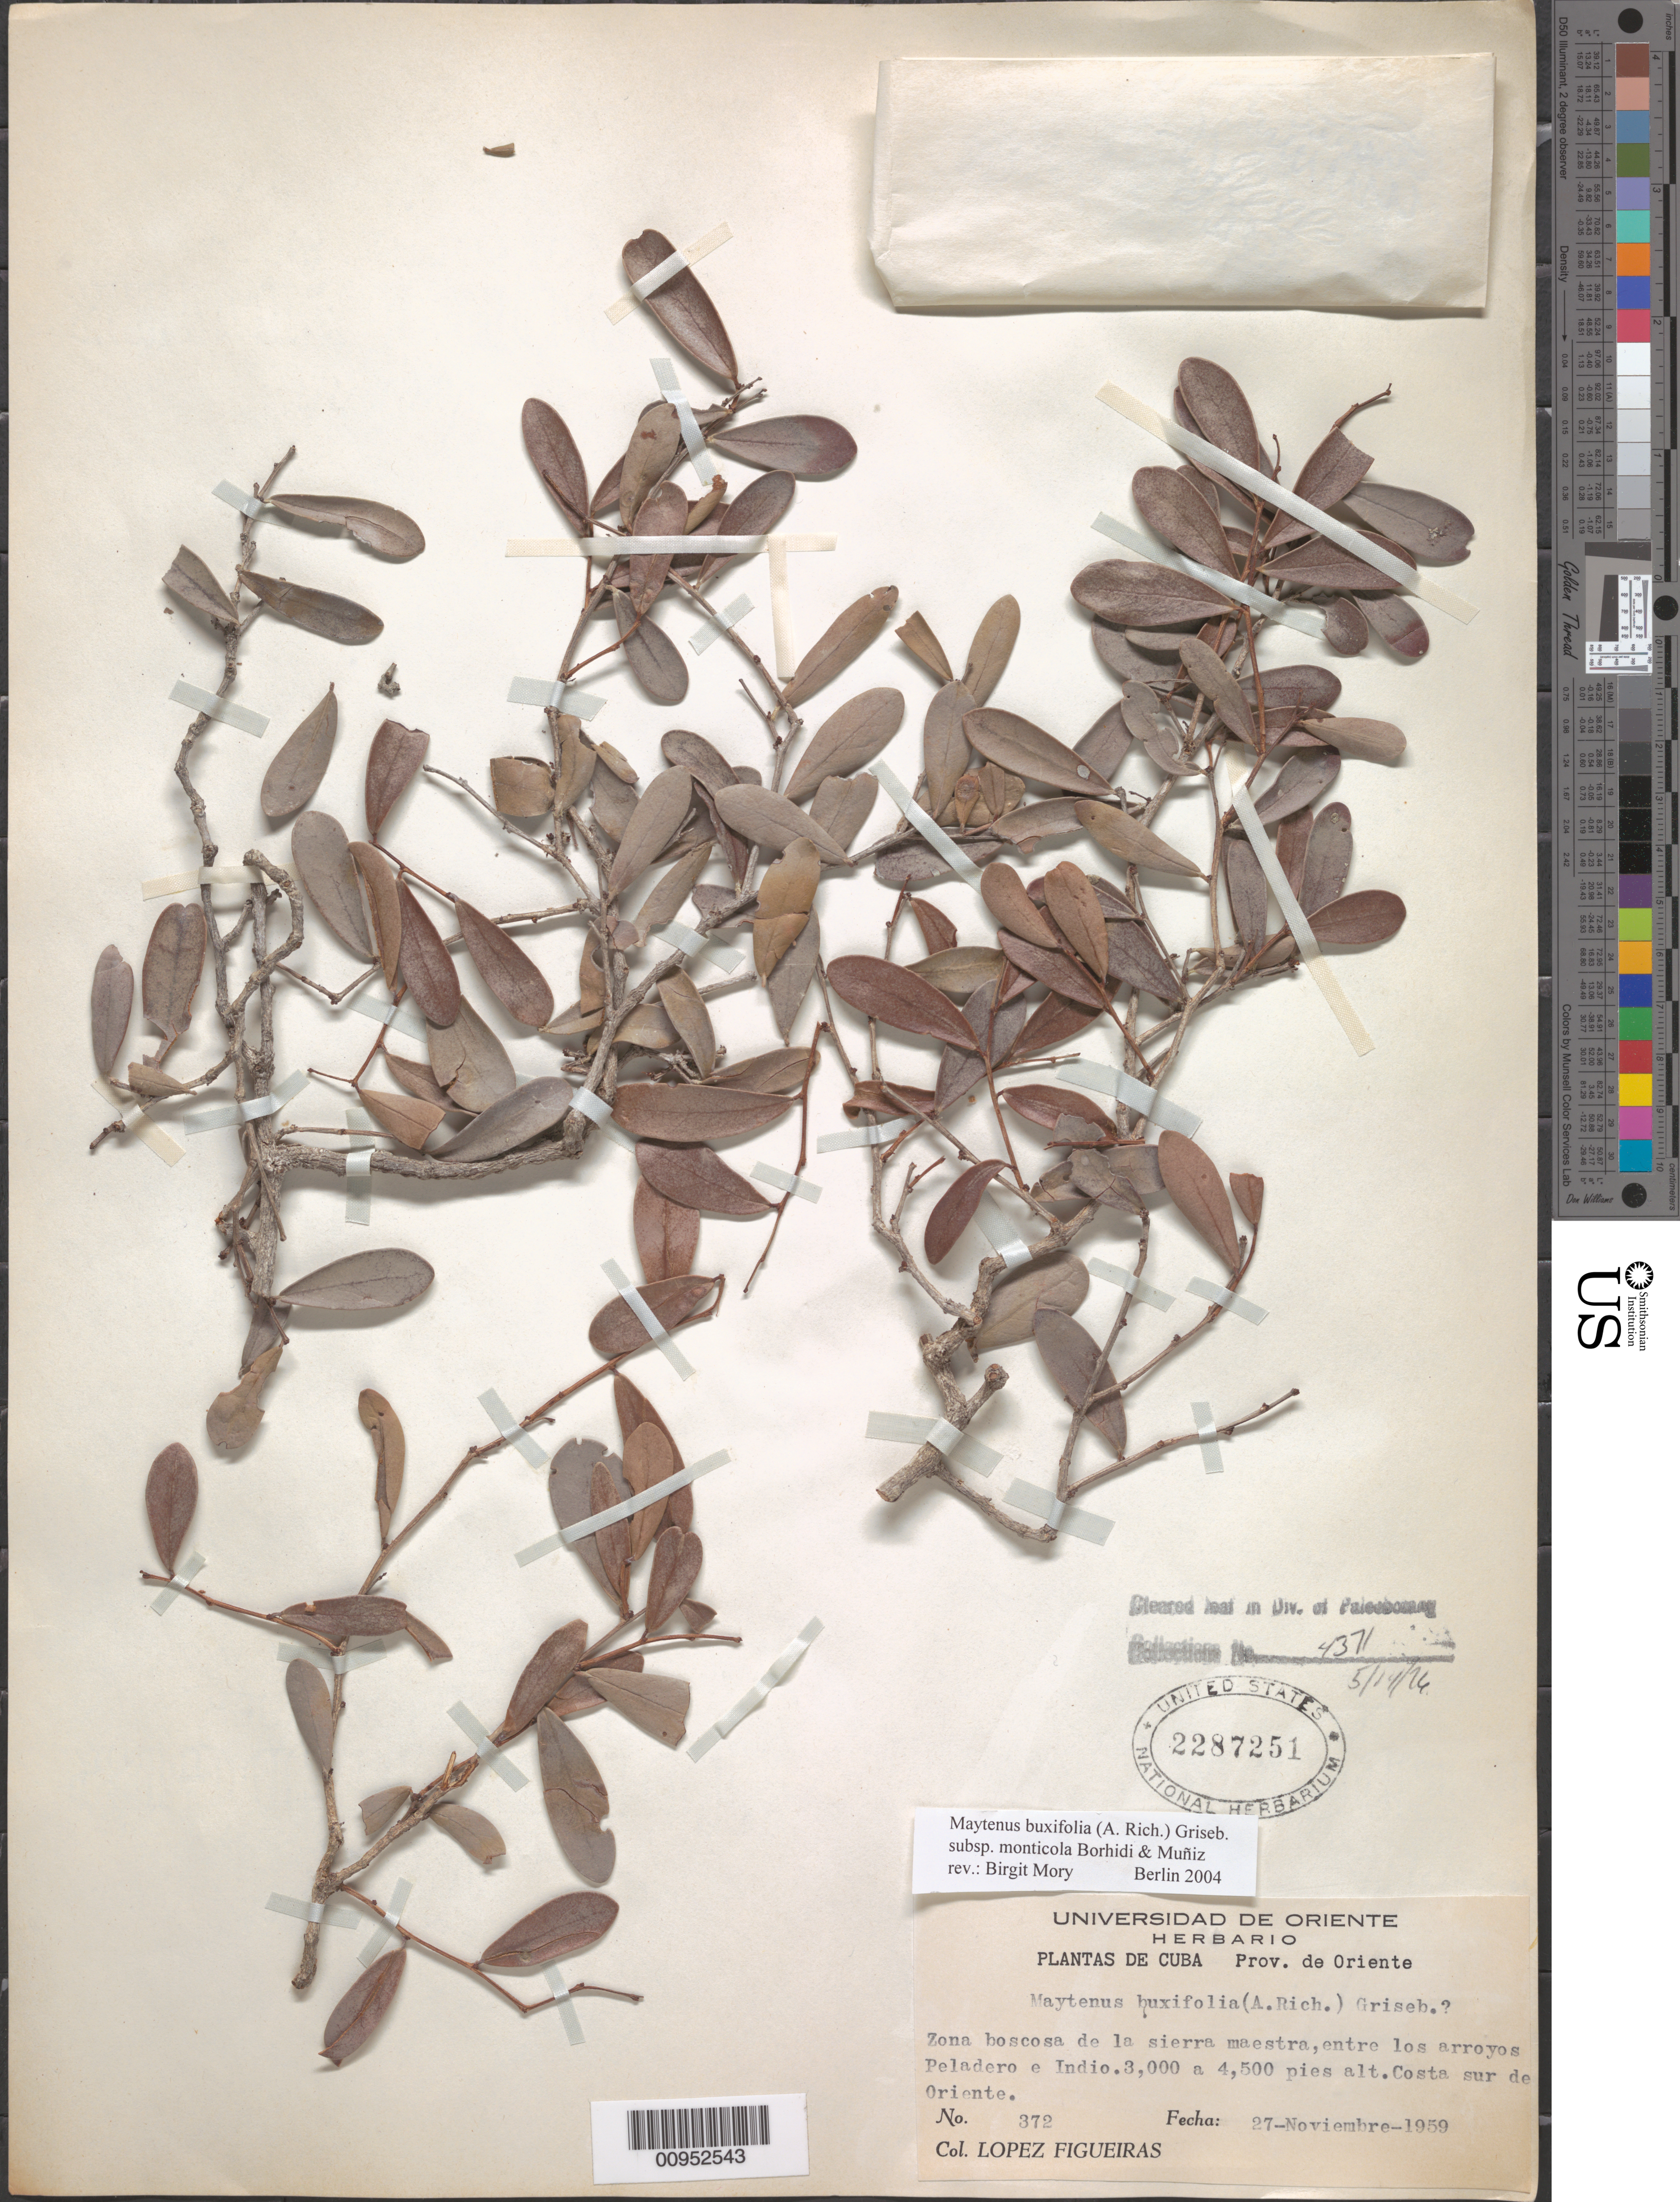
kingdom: Plantae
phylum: Tracheophyta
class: Magnoliopsida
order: Celastrales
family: Celastraceae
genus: Maytenus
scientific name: Maytenus buxifolia subsp. monticola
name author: Borhidi & O. Muñiz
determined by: Mory, B.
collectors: M. López Figueiras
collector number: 372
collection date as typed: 27 Nov 1959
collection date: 1959-11-27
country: Cuba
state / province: Oriente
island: Cuba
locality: Entre los arroyos Peladero e Indio, costa sur de Oriente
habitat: Zona boscosa de la sierra maestra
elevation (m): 914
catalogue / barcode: US 2287251